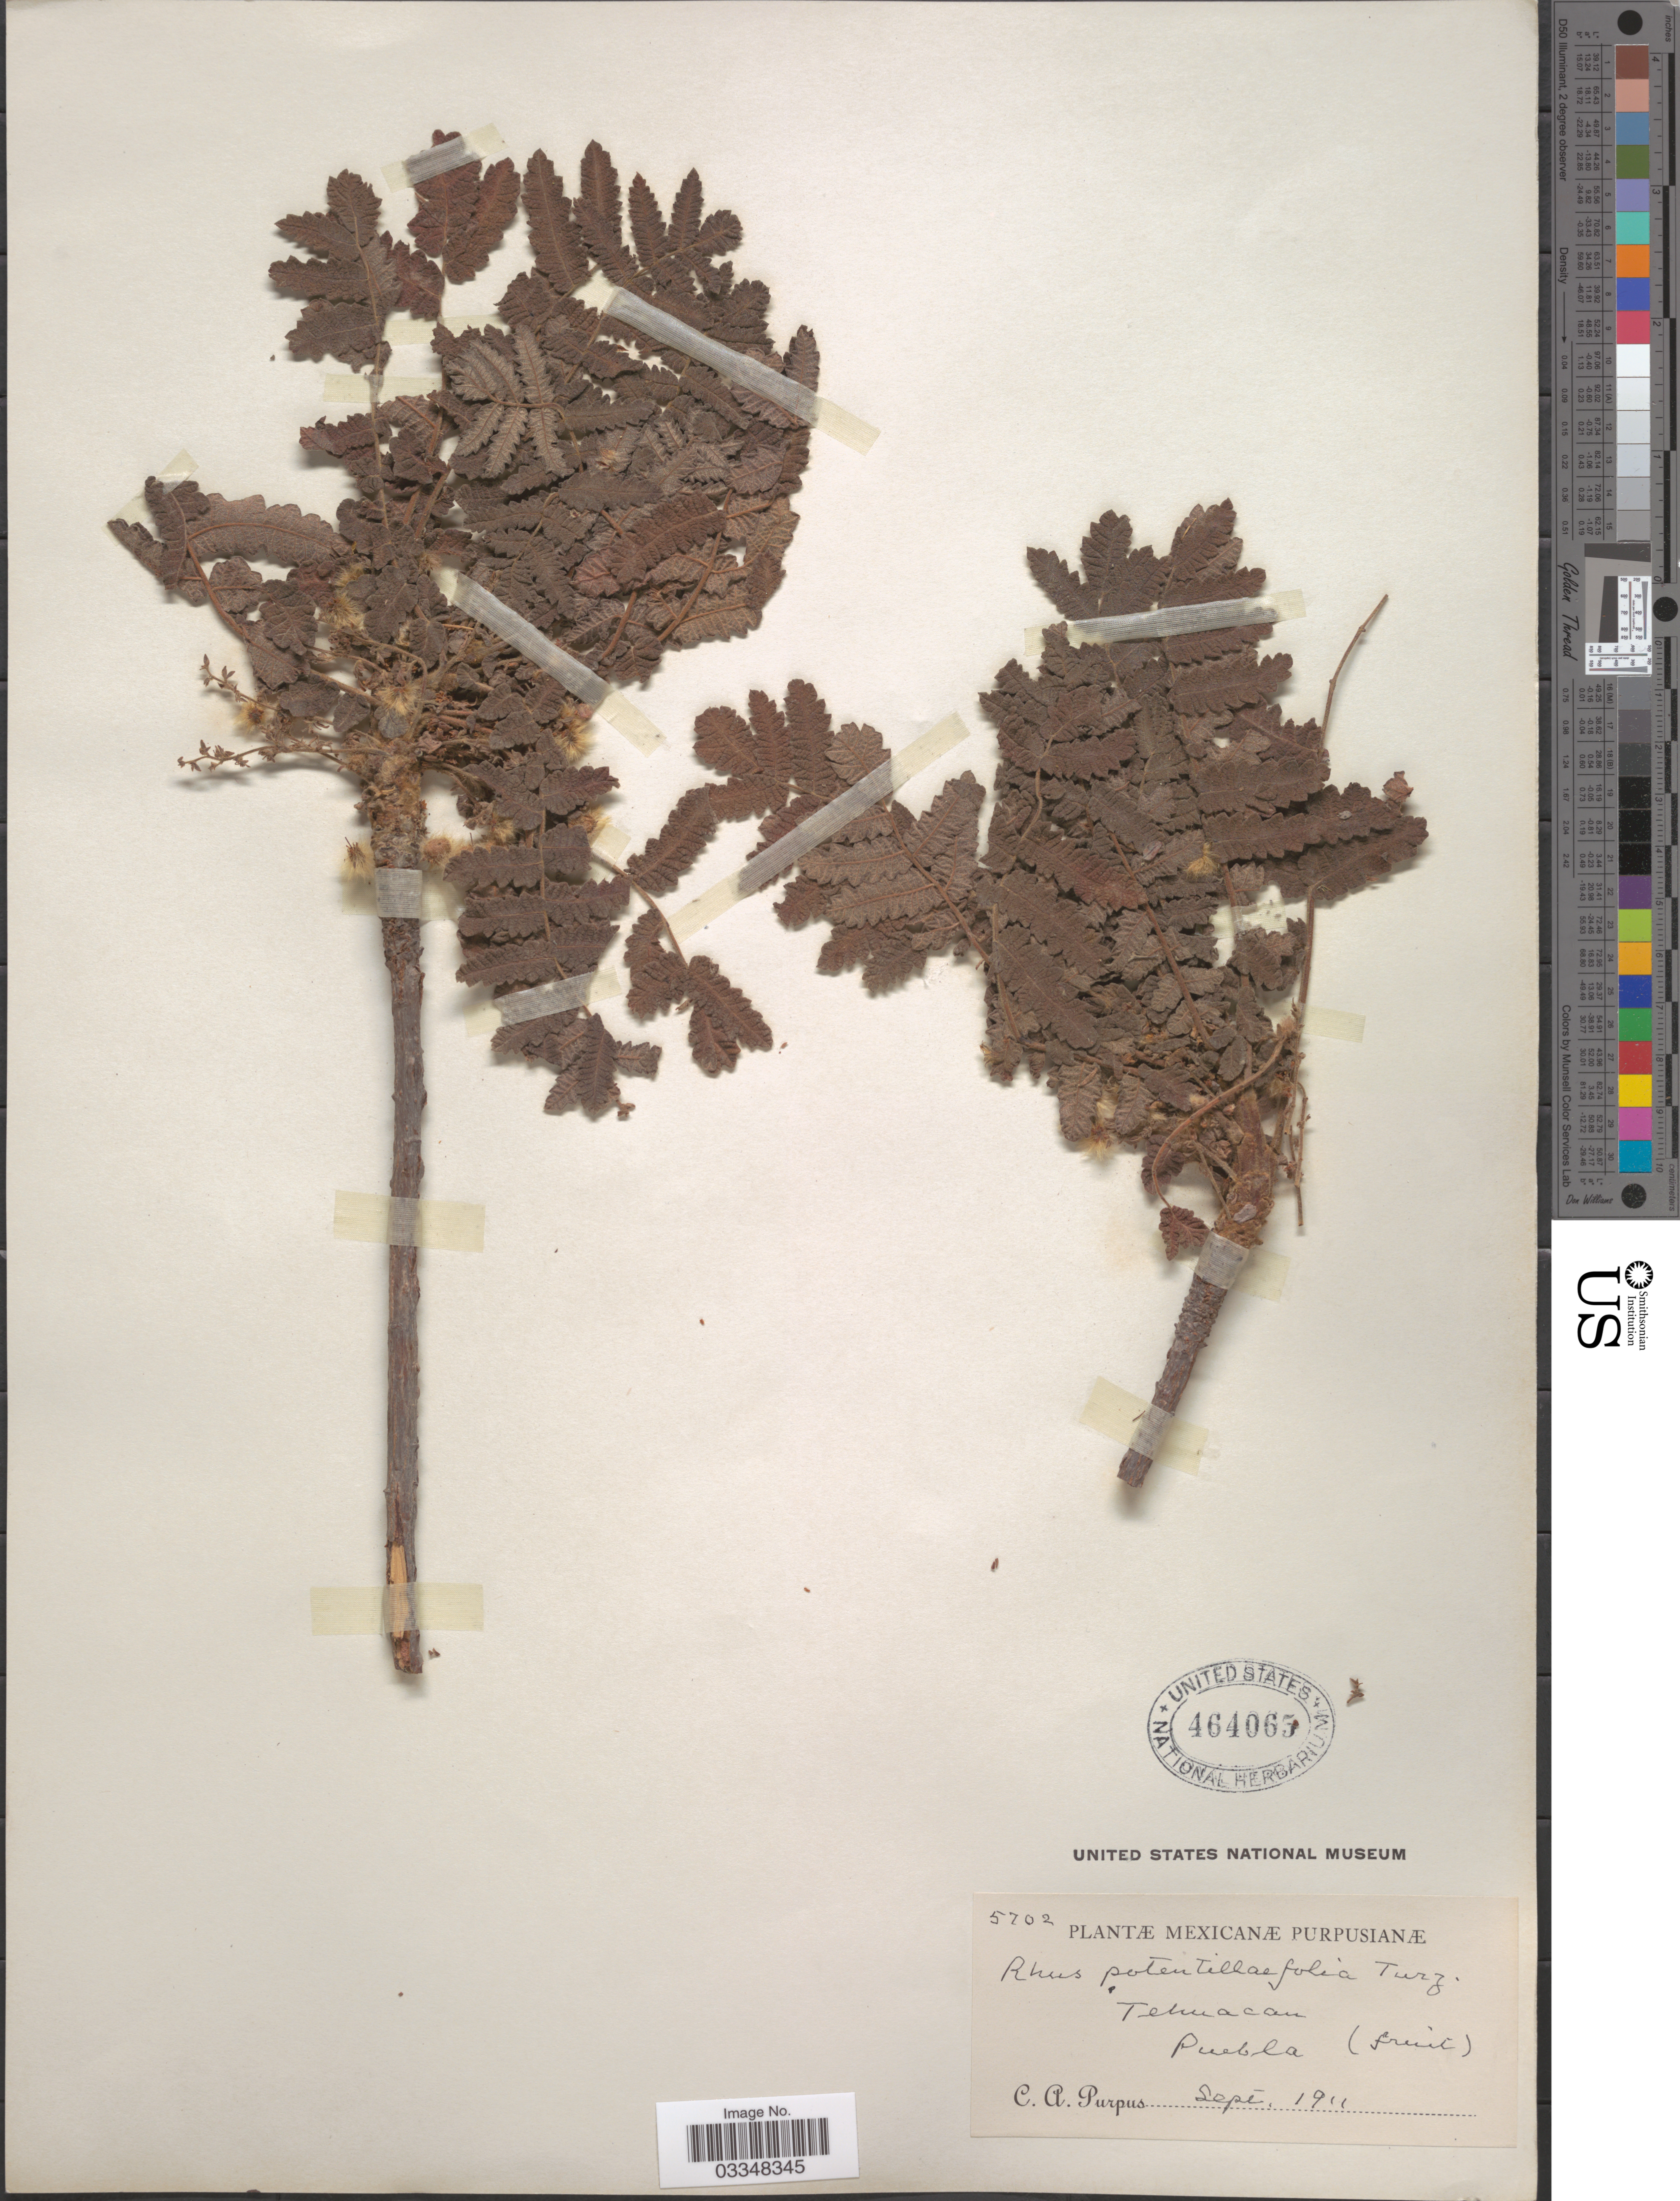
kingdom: Plantae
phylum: Tracheophyta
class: Magnoliopsida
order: Sapindales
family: Anacardiaceae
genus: Actinocheita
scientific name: Actinocheita filicina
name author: (Sessé & Moc. ex DC.) F.A. Barkley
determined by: Mitchell, John D.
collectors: C. A. Purpus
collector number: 5702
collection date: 1911-09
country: Mexico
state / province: Puebla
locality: Tehuacan.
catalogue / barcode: US 464065